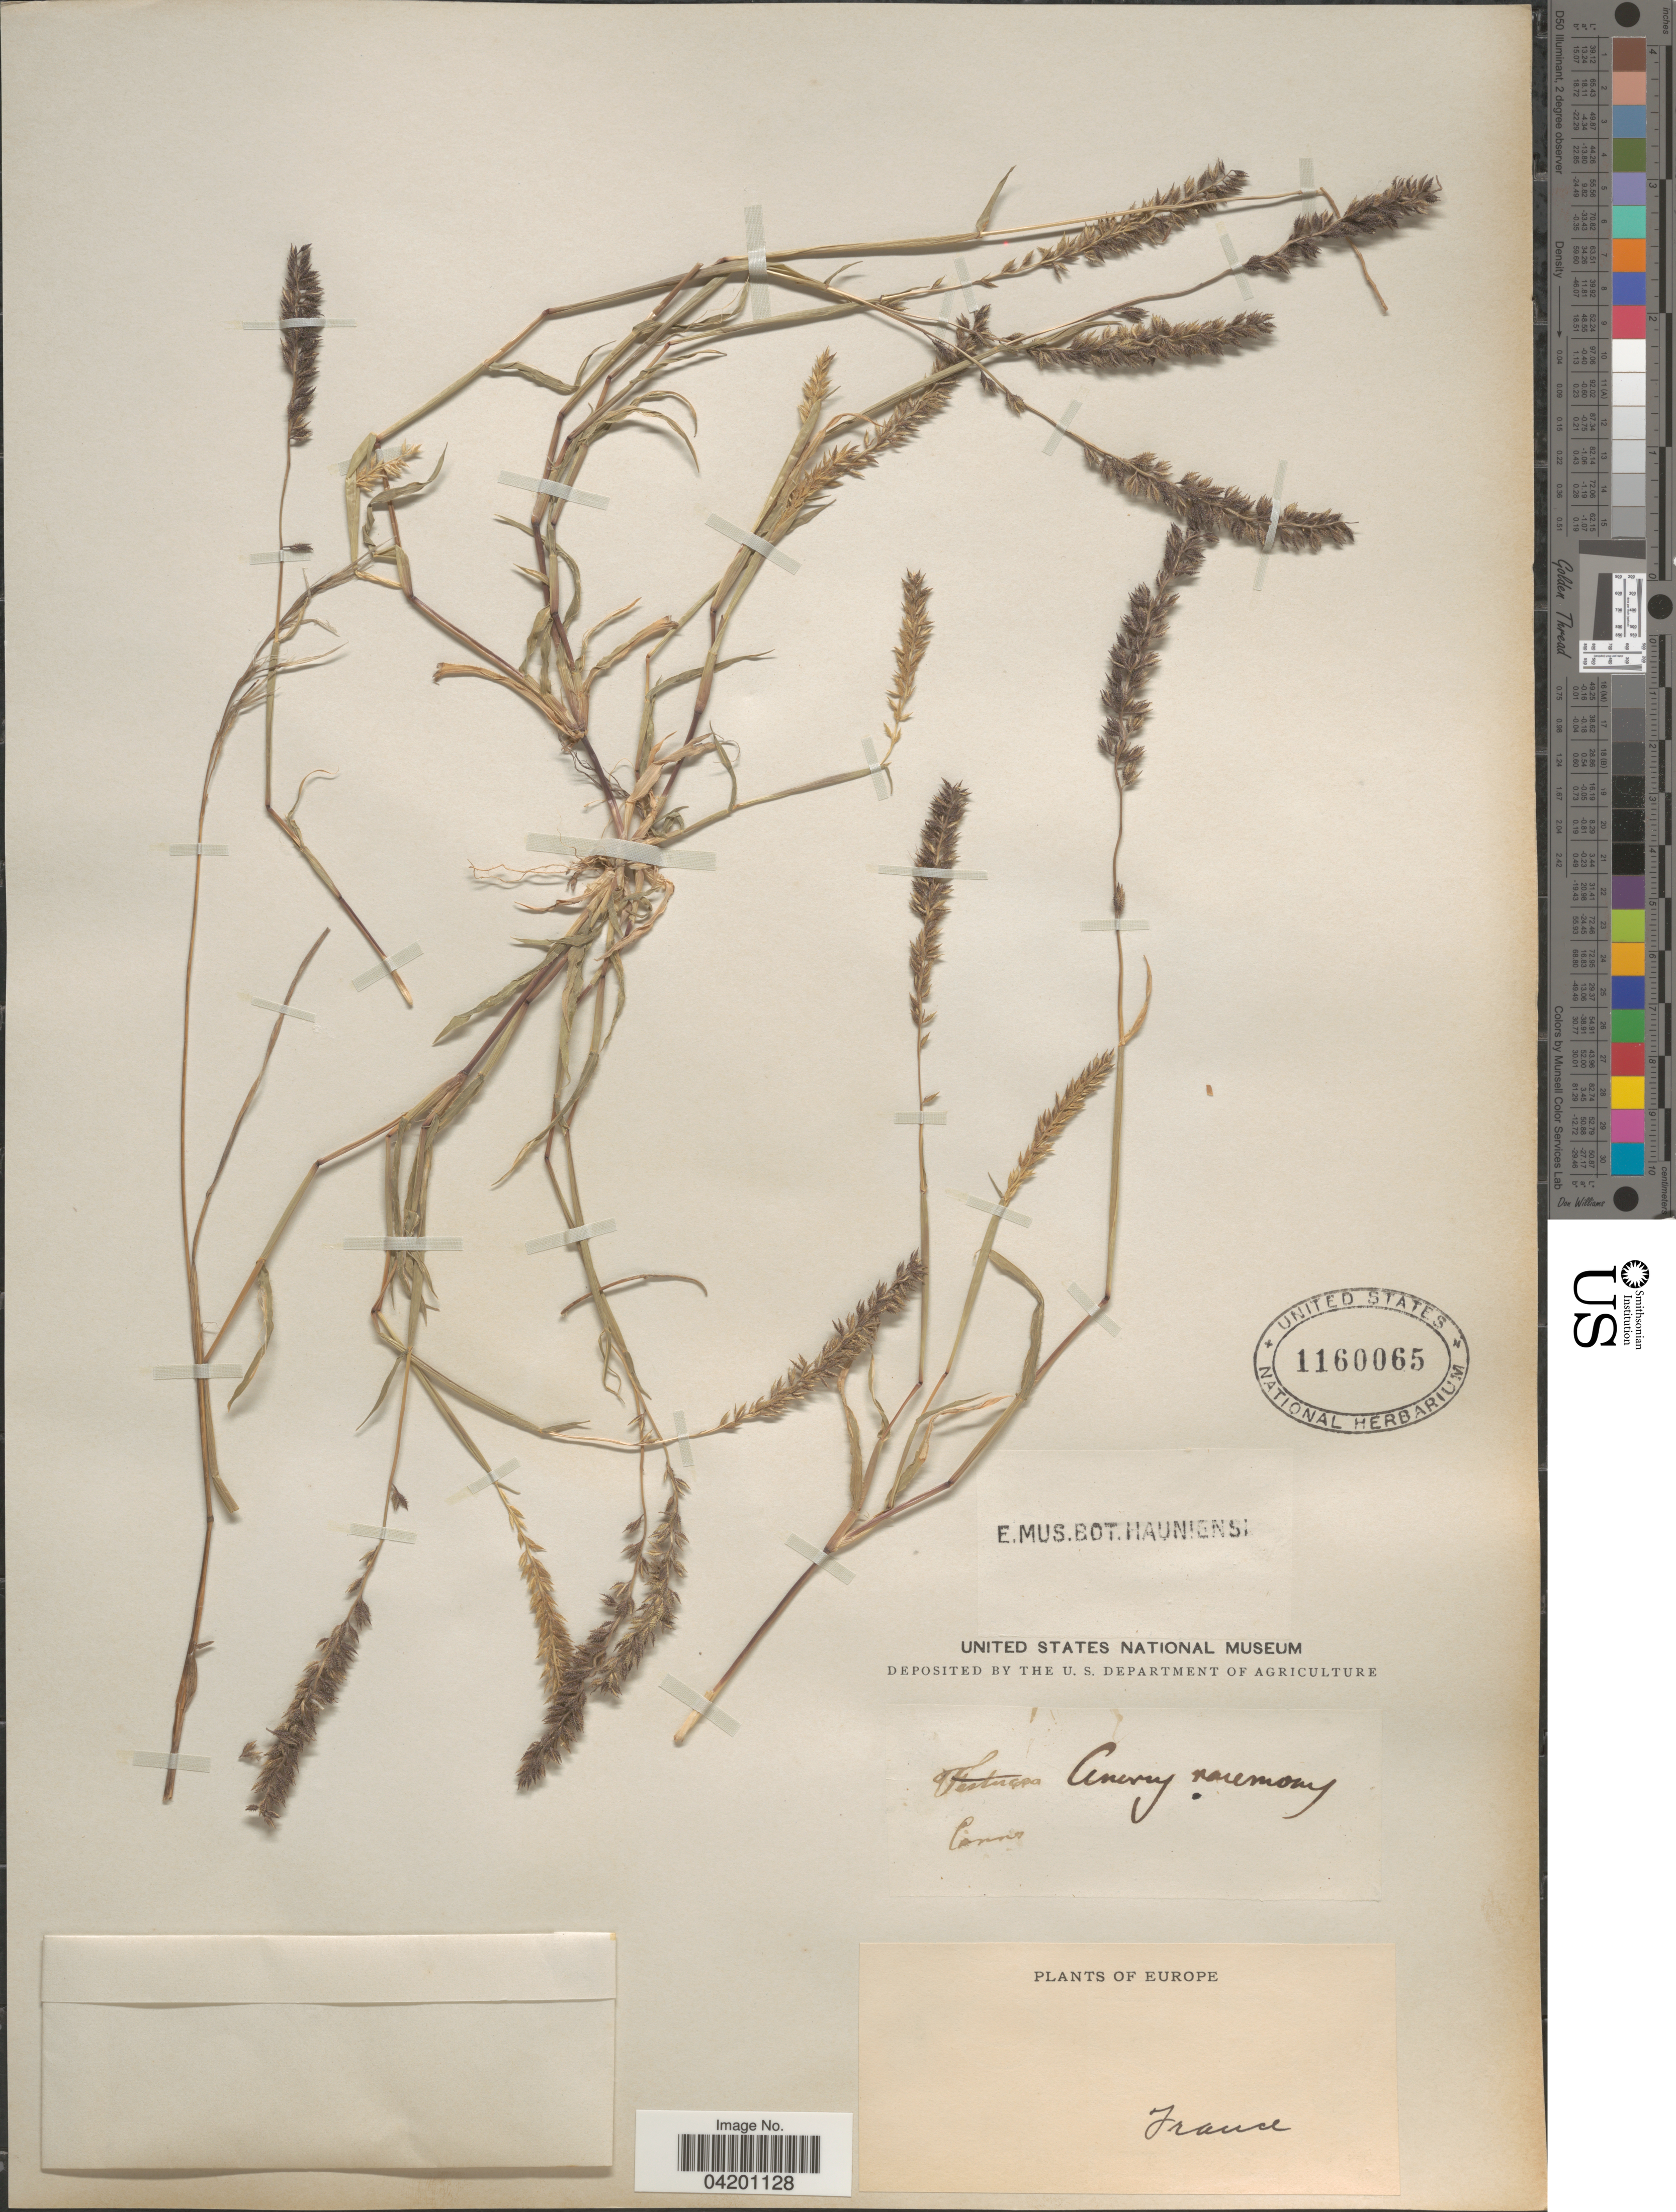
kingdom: Plantae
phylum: Tracheophyta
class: Liliopsida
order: Poales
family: Poaceae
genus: Tragus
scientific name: Tragus racemosus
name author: (L.) All.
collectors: ex Mus. Bot. Hauniense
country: France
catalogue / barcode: US 1160065